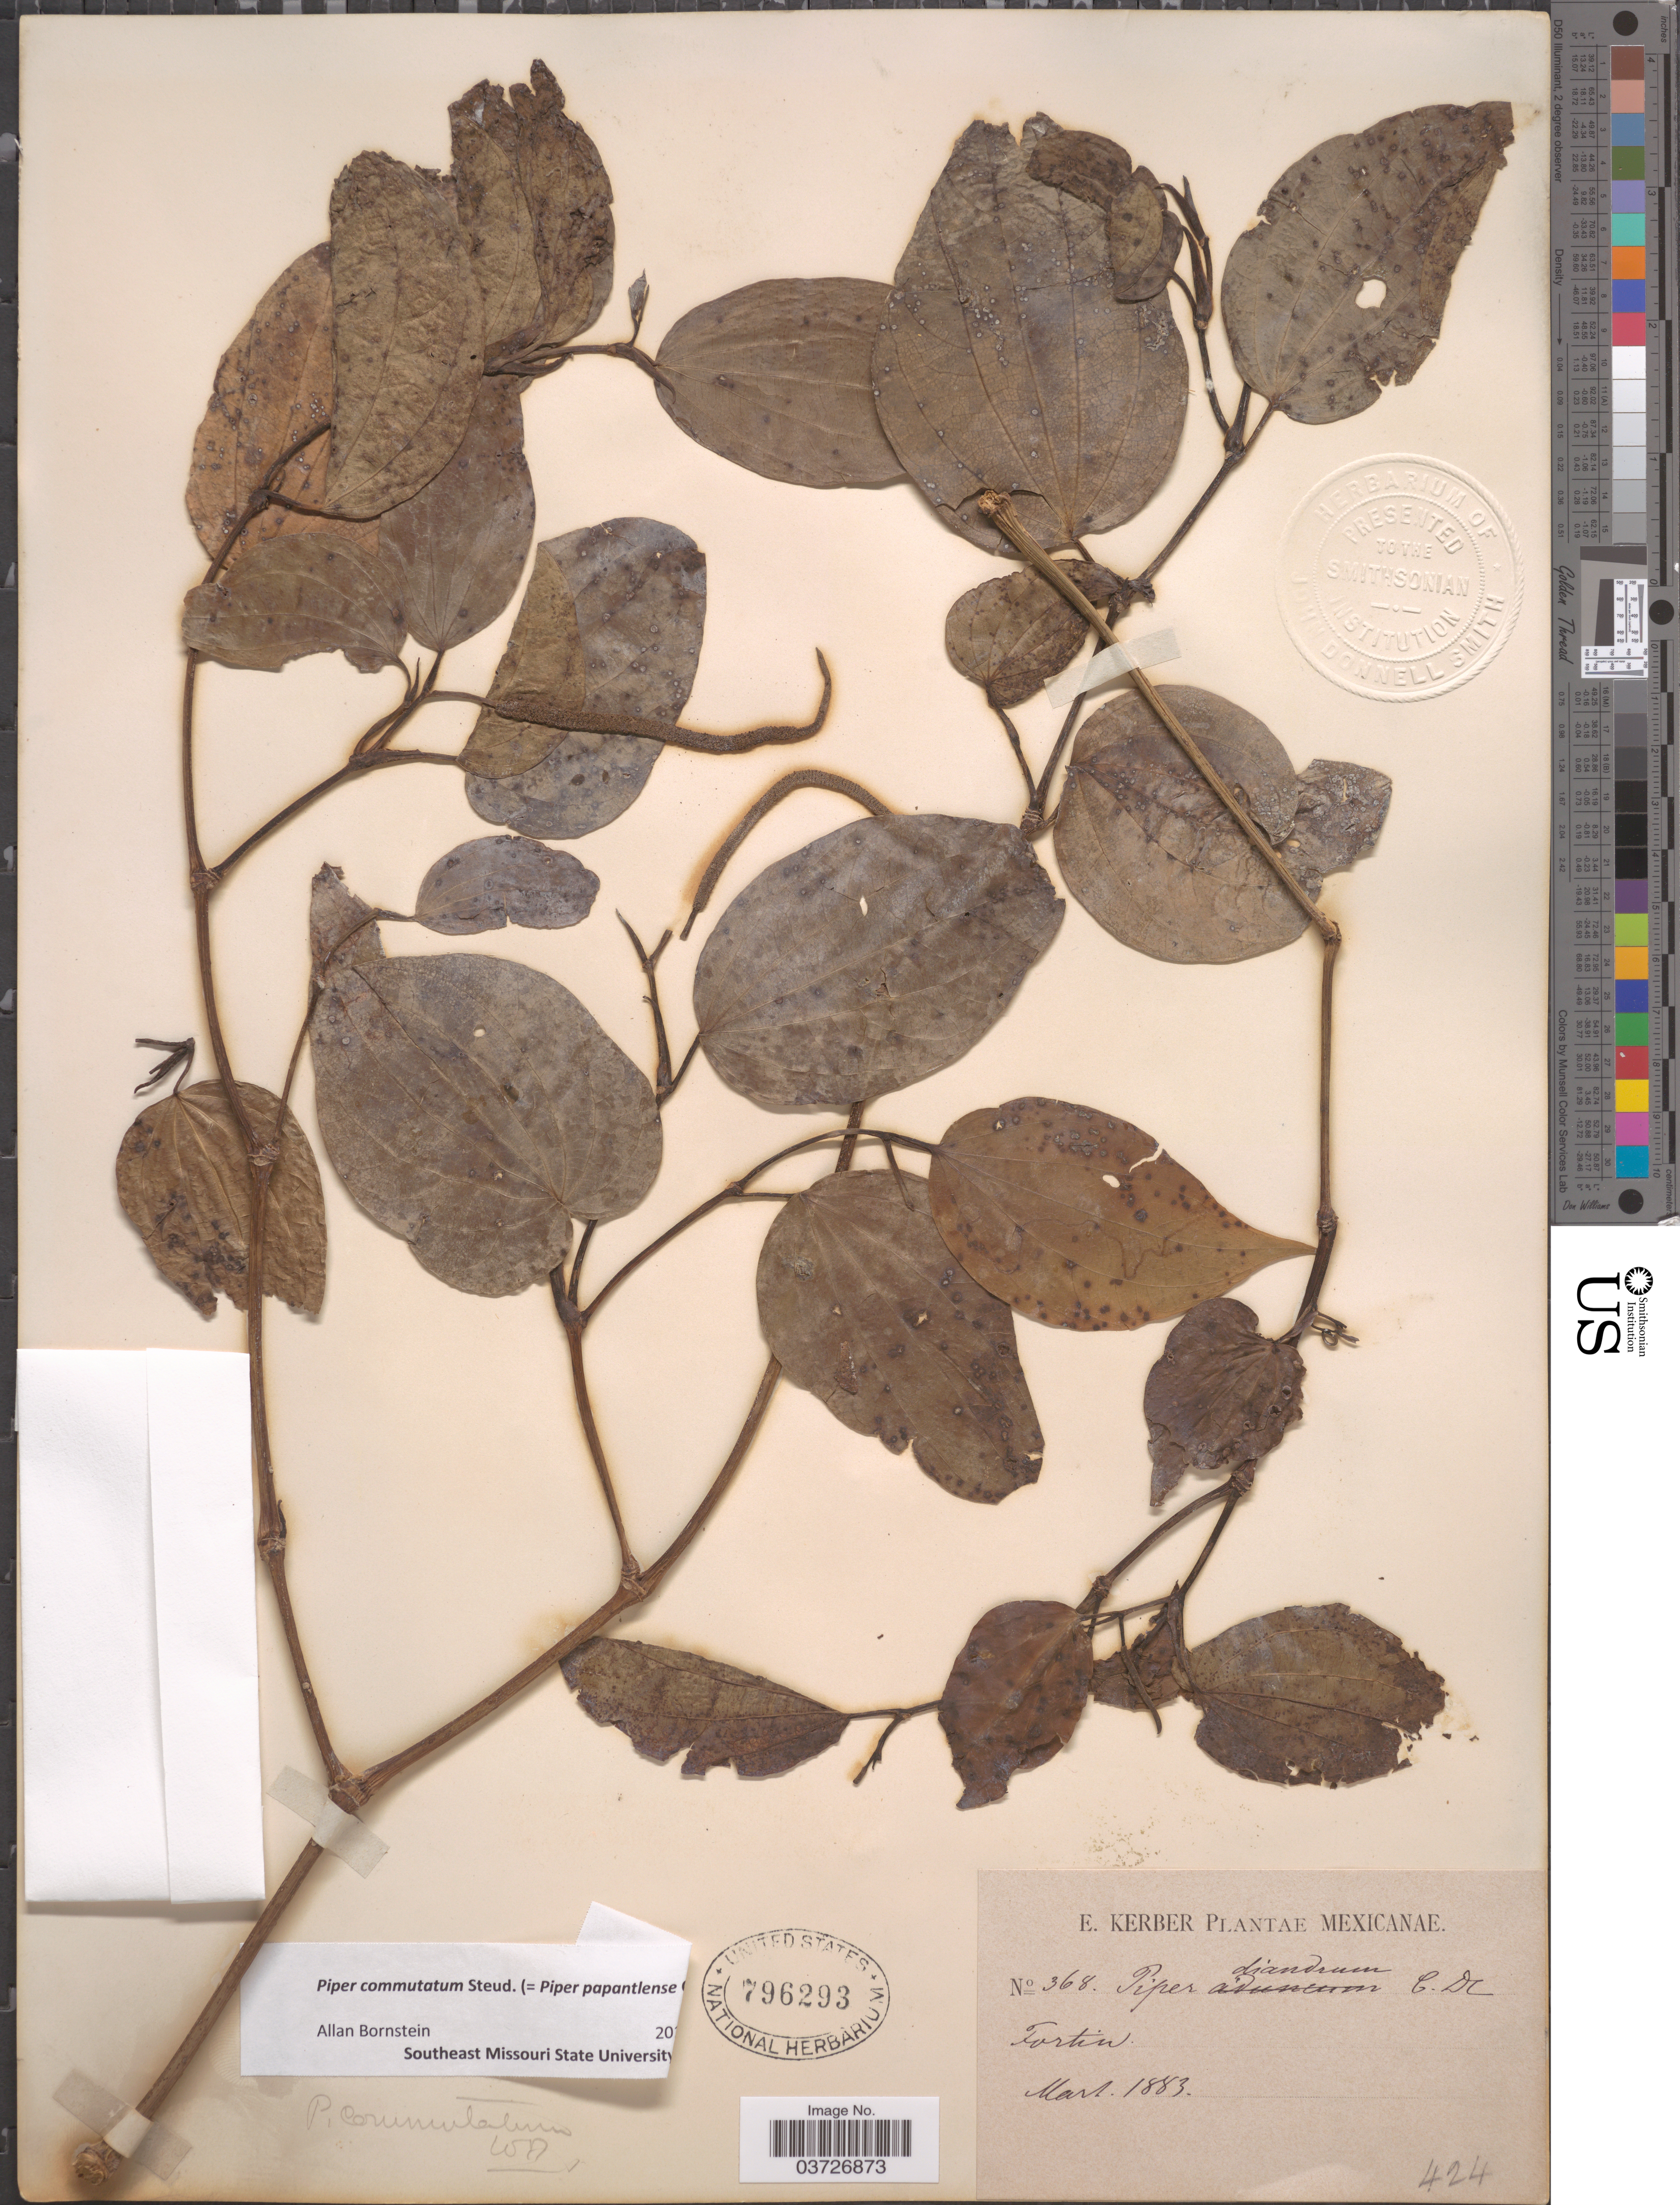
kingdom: Plantae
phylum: Tracheophyta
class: Magnoliopsida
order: Piperales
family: Piperaceae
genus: Piper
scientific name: Piper commutatum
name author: Steud.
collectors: E. Kerber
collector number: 368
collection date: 1883-03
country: Mexico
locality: Fortin.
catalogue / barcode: US 796293